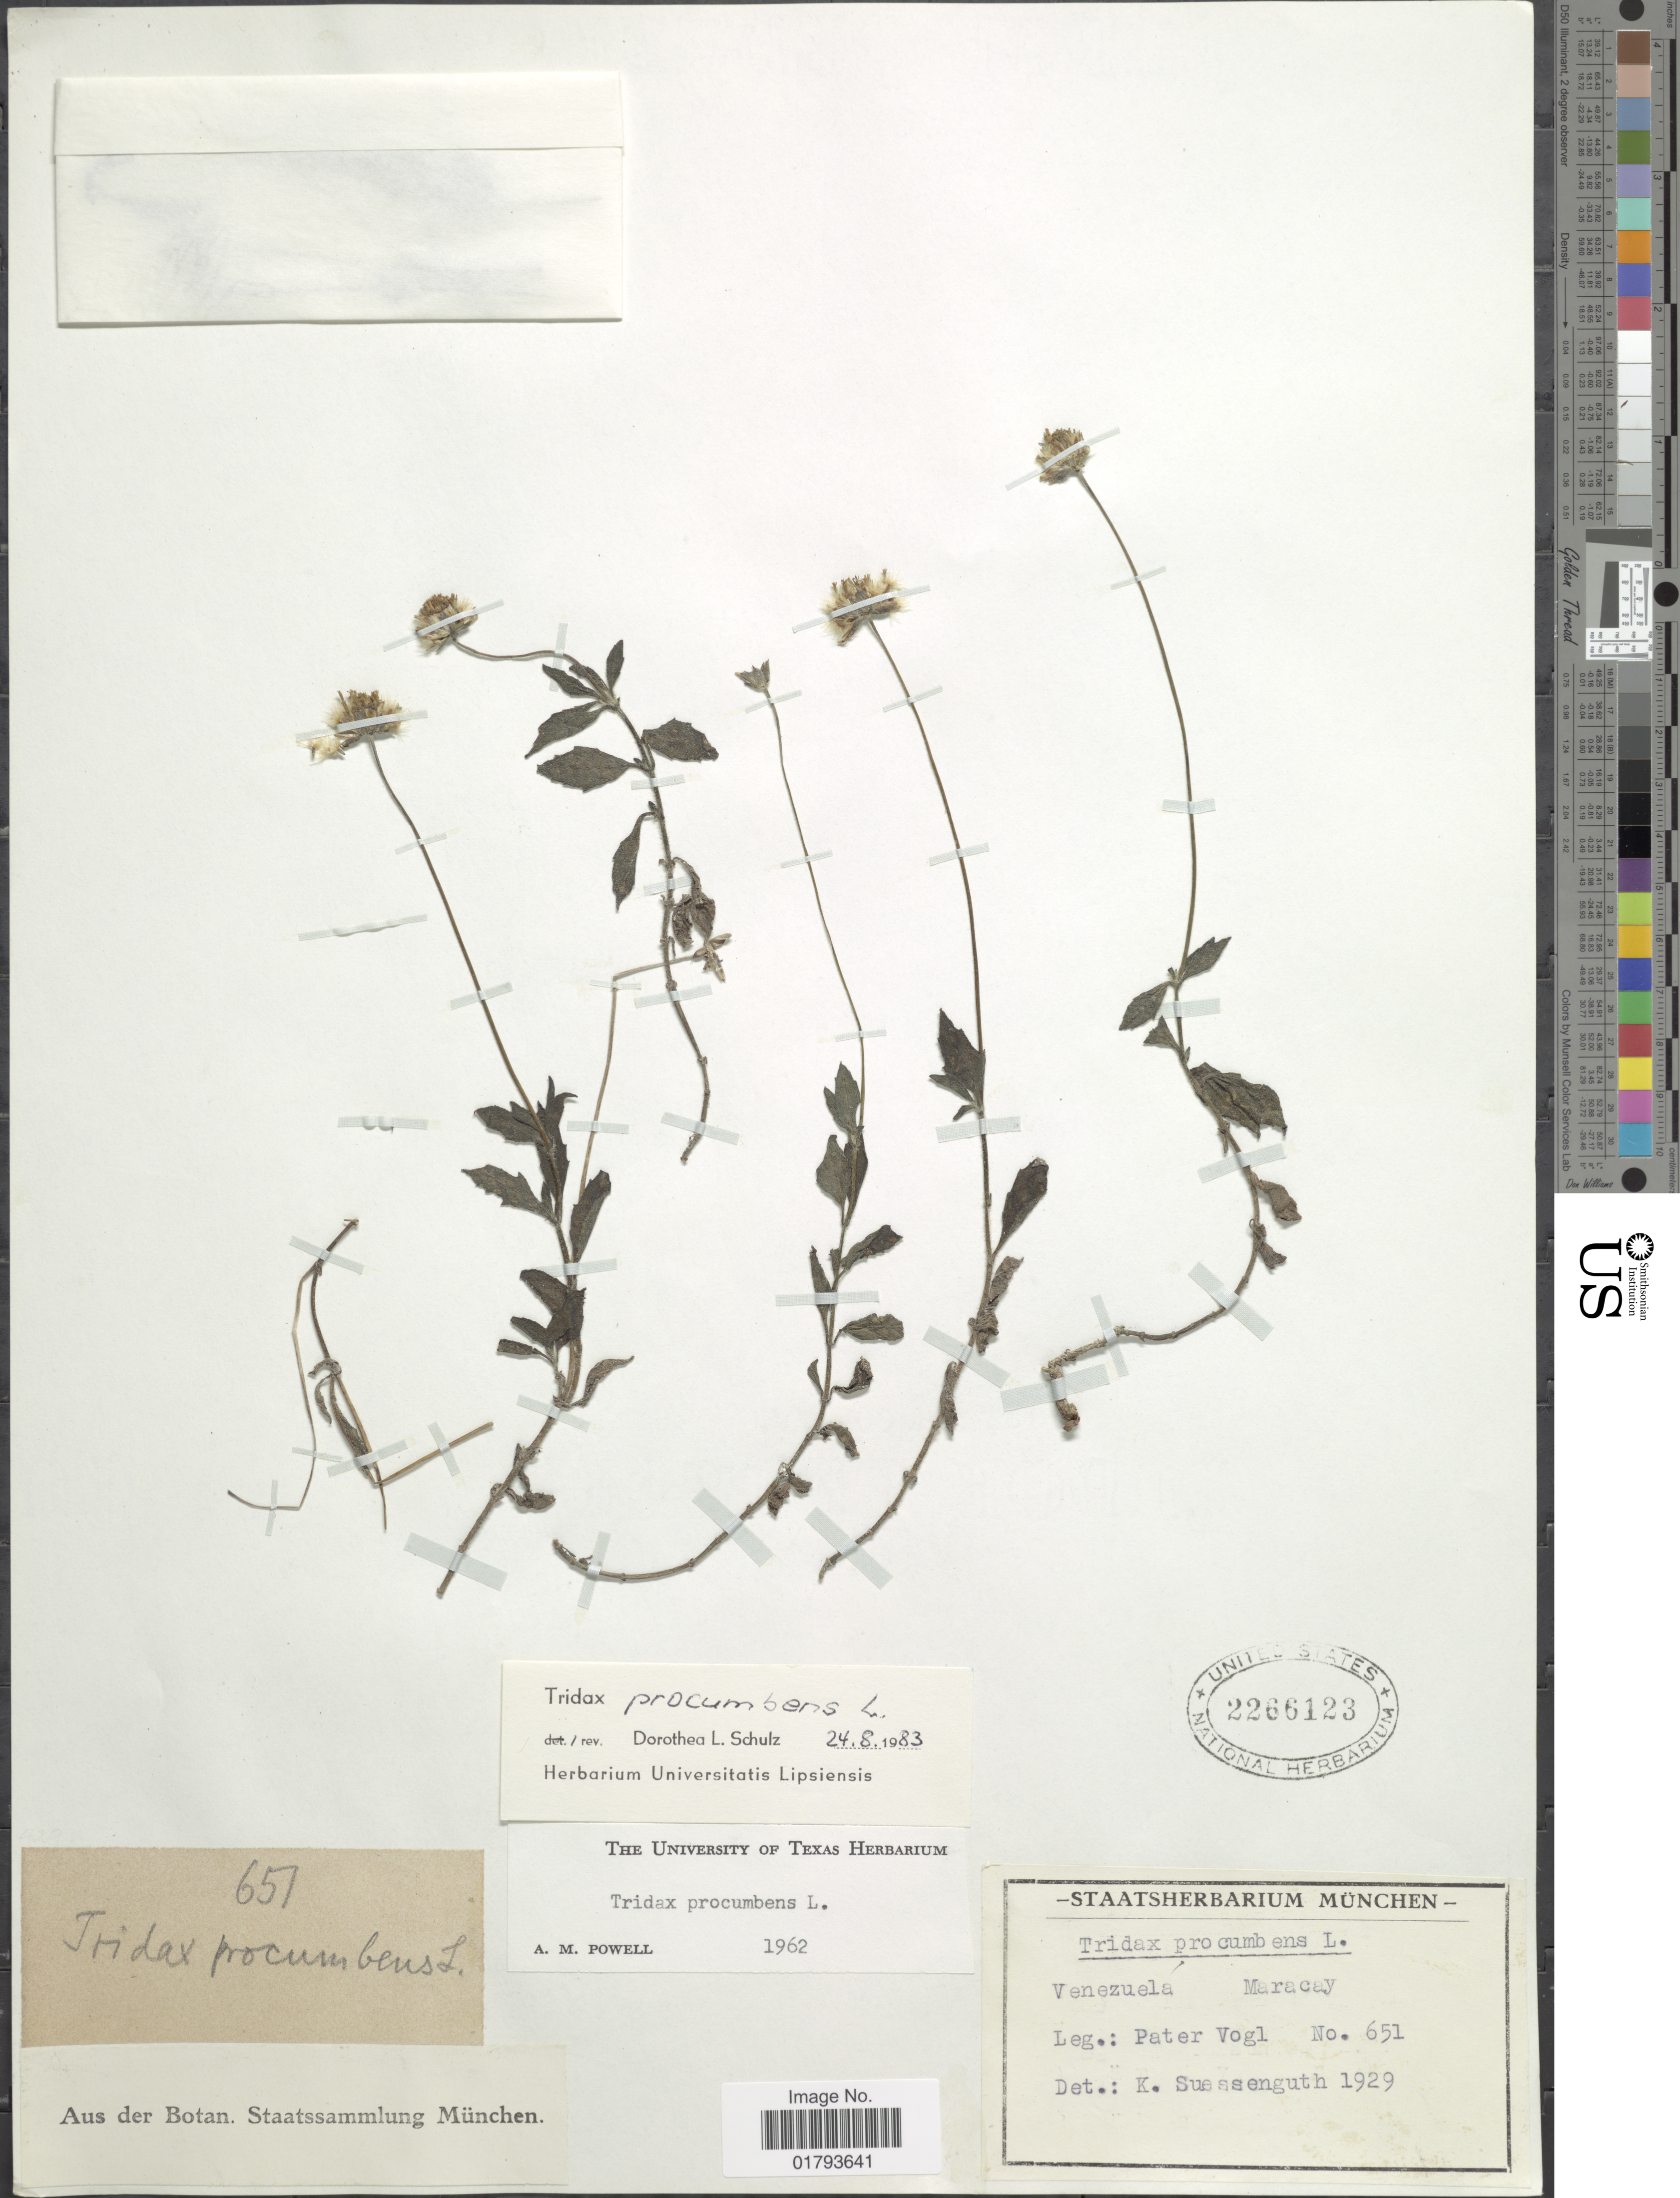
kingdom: Plantae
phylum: Tracheophyta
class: Magnoliopsida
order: Asterales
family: Asteraceae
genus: Tridax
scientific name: Tridax procumbens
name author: L.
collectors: P. C. Vogl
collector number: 651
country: Venezuela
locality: Maracay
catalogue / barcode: US 2266123